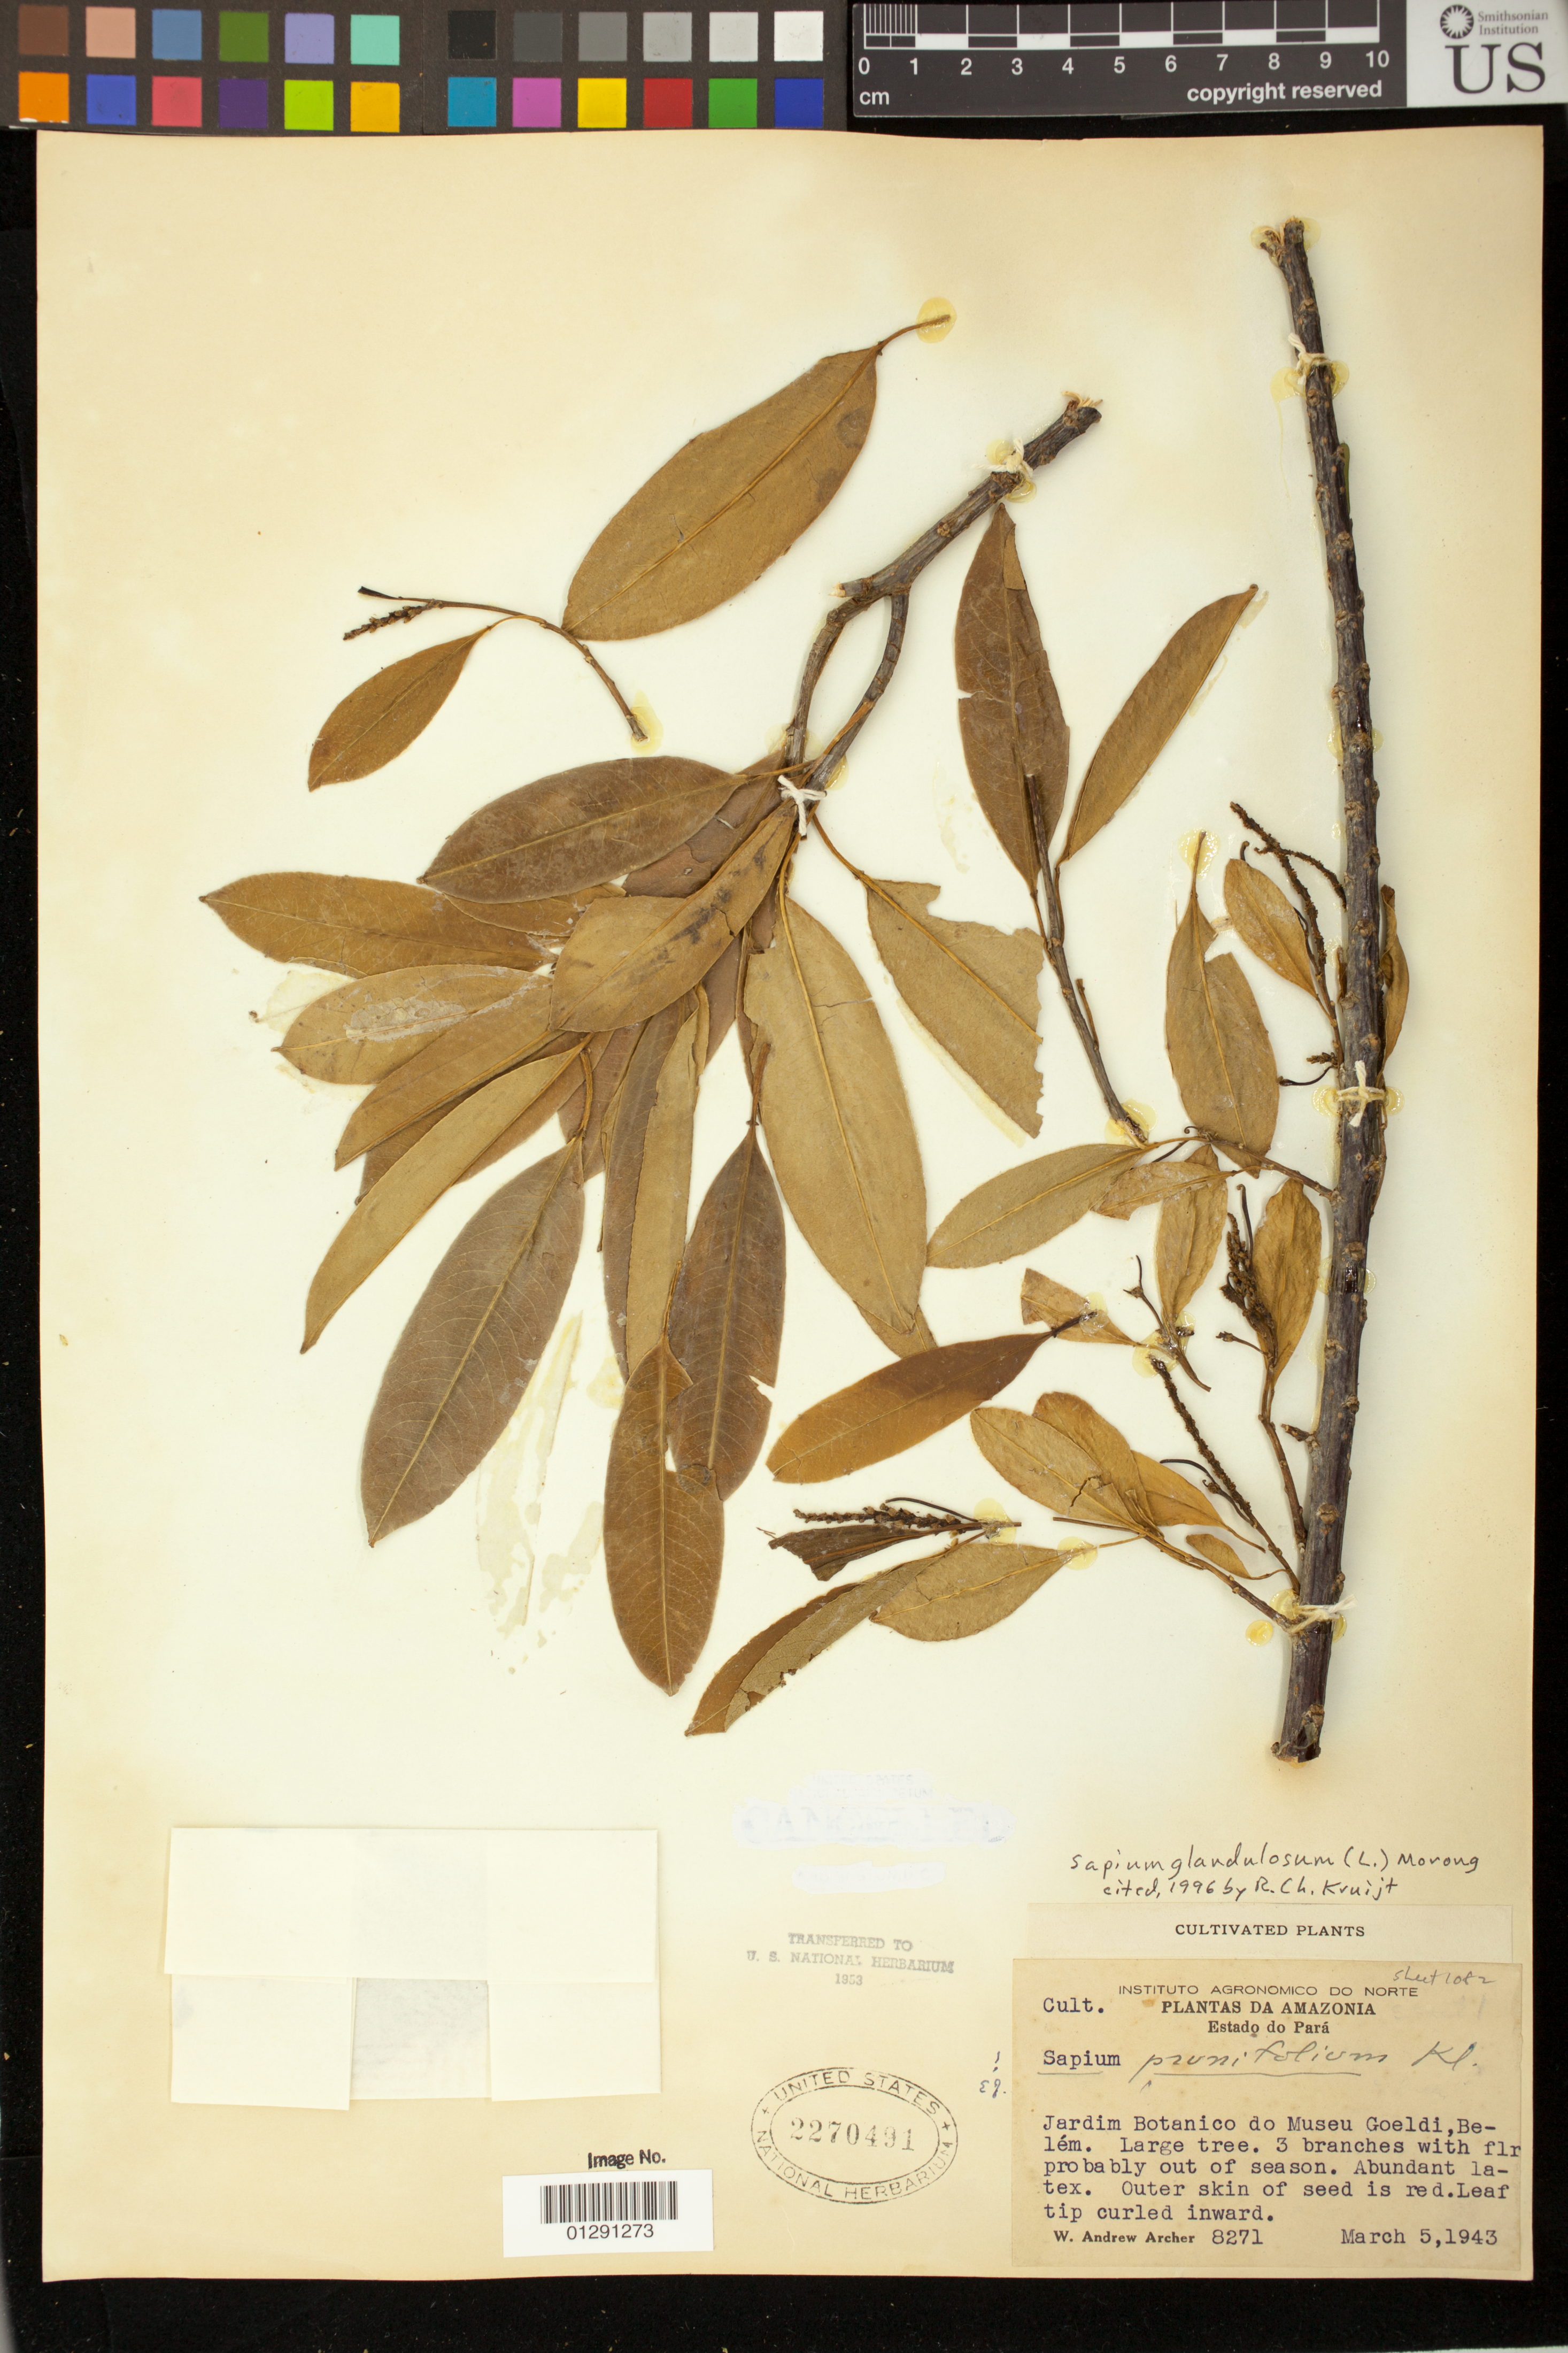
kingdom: Plantae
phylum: Tracheophyta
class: Magnoliopsida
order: Malpighiales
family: Euphorbiaceae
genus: Sapium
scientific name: Sapium glandulatum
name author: (Vell.) Pax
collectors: W. A. Archer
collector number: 8271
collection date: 1943-03-05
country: Brazil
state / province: Para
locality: Jardim Botanico do Museu Goeldi, Belem.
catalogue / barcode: US 2270491